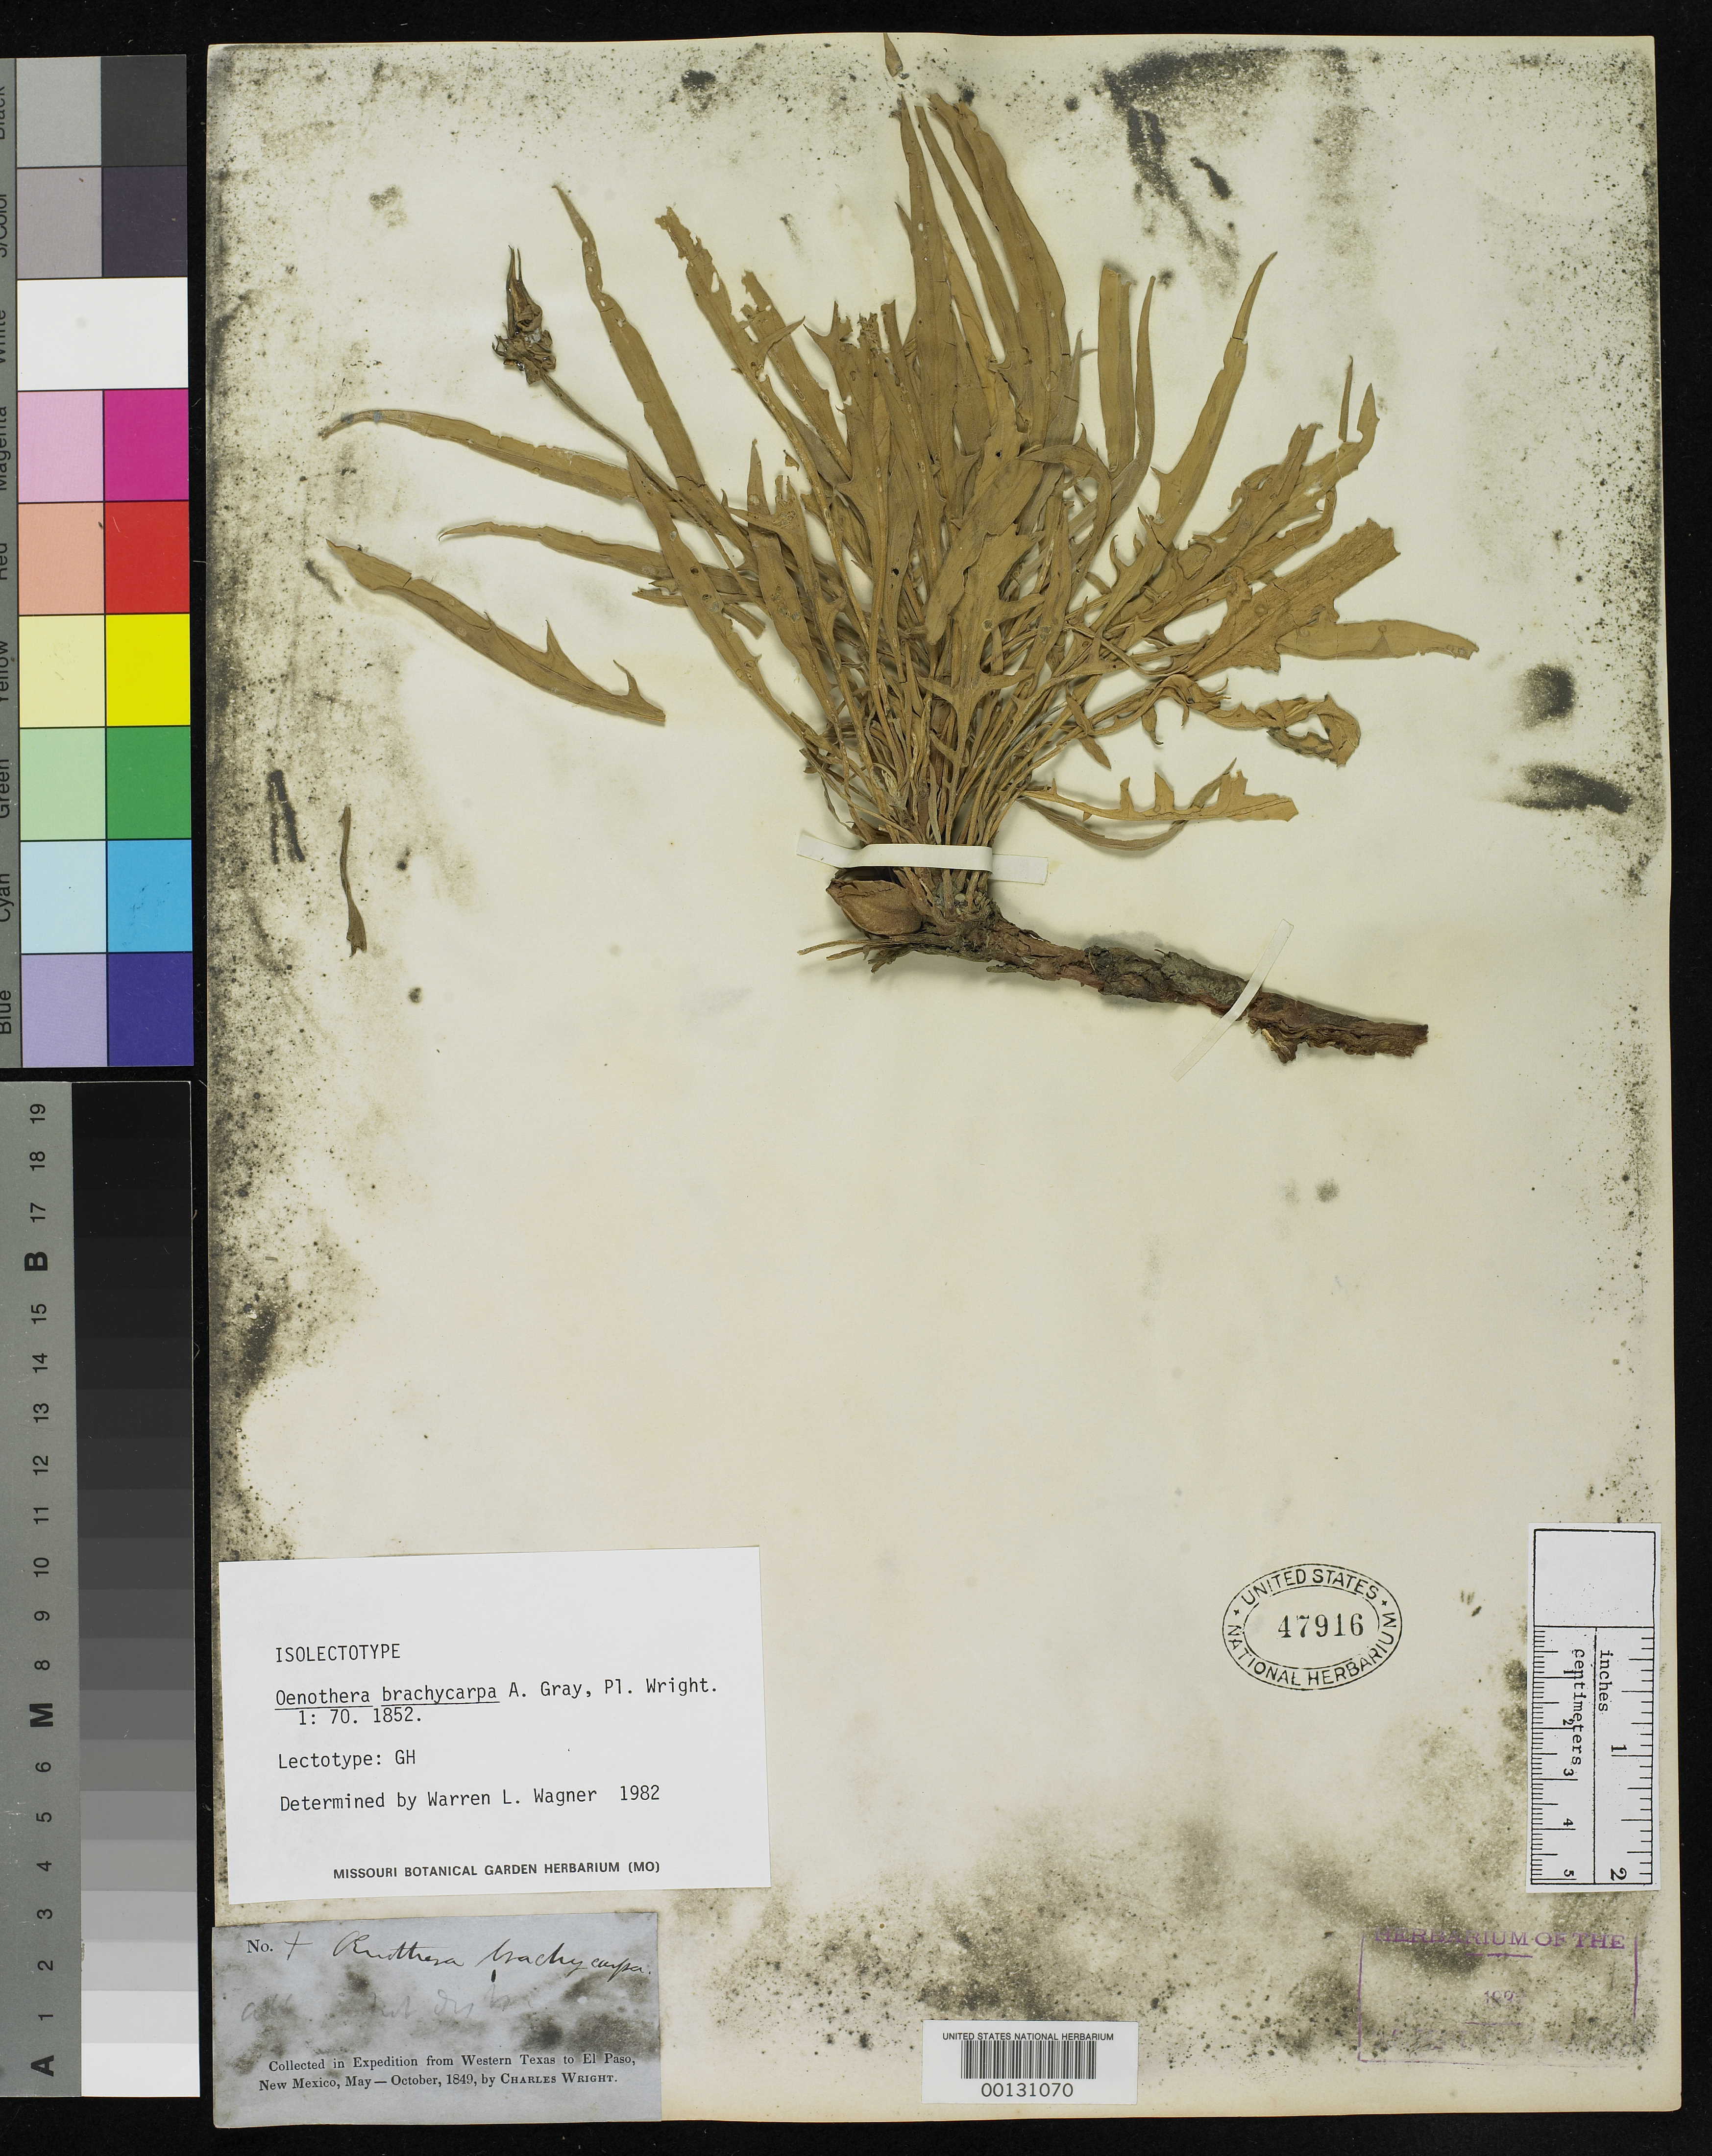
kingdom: Plantae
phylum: Tracheophyta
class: Magnoliopsida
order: Myrtales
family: Onagraceae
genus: Oenothera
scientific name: Oenothera brachycarpa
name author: A. Gray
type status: Isolectotype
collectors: C. Wright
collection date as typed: May 1849 to -- Oct 1849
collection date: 1849-05/1849-10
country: United States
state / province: Texas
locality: Between western Texas and El Paso.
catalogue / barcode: US 47916